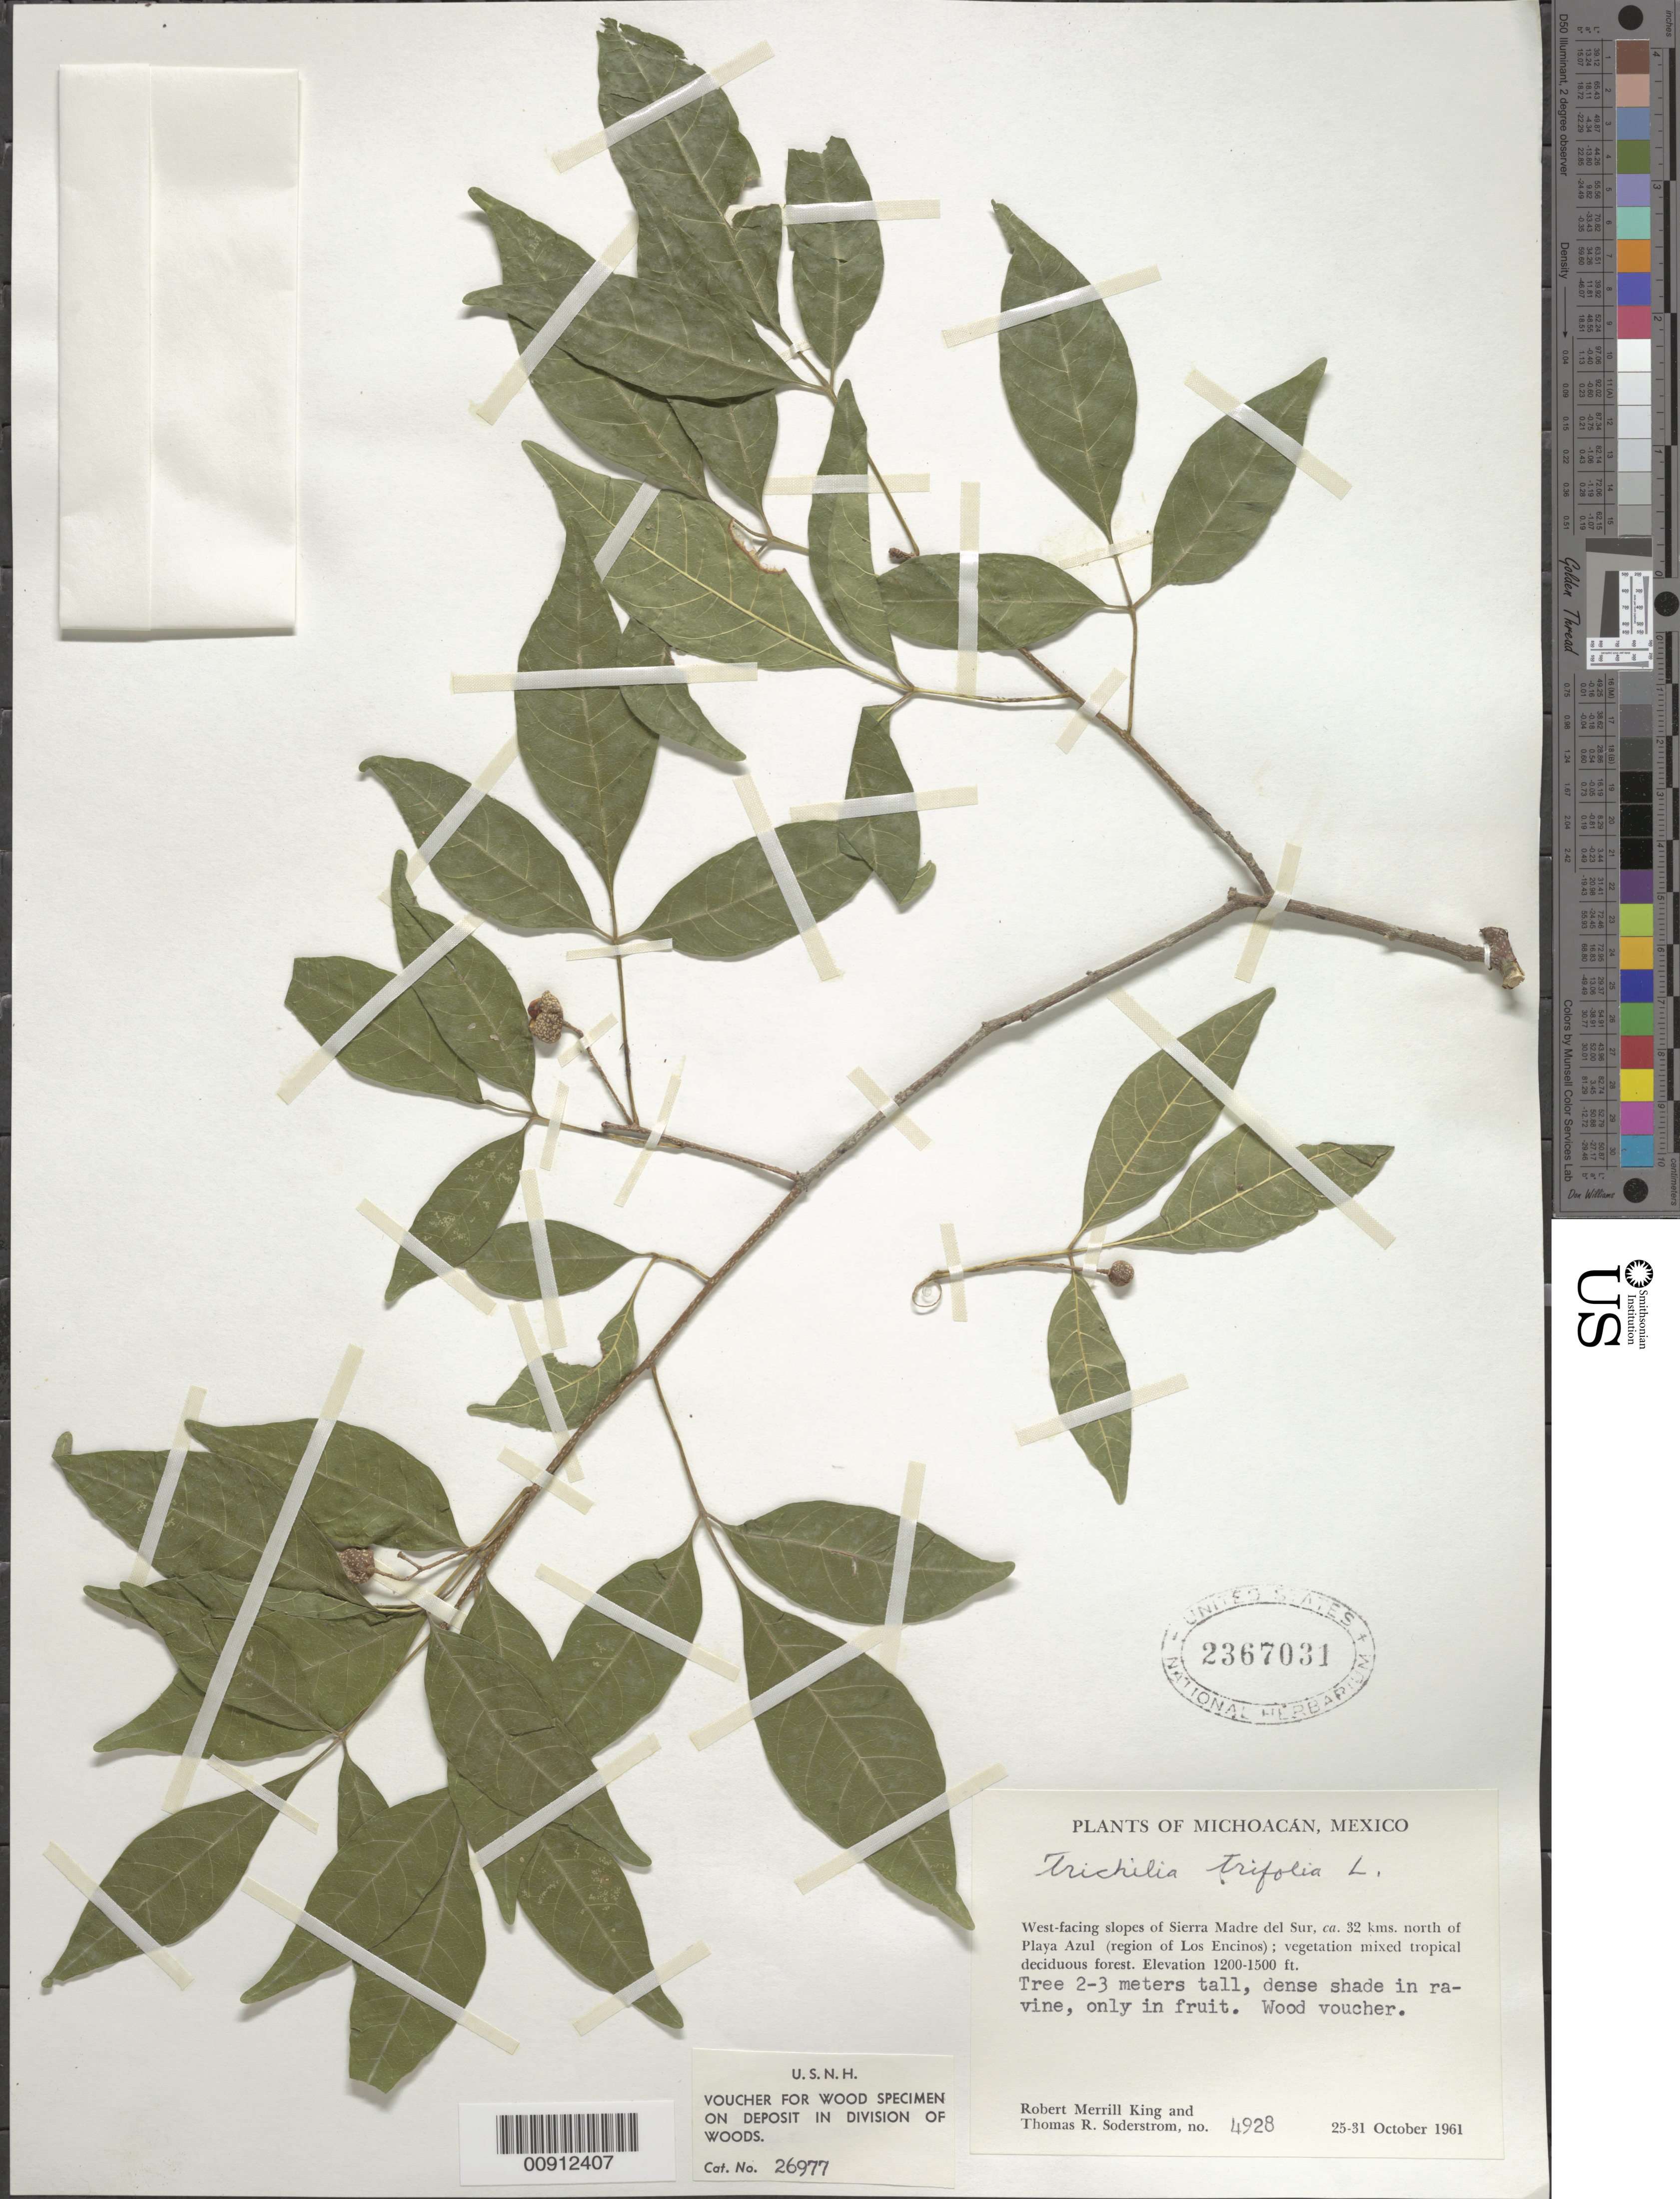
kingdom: Plantae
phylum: Tracheophyta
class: Magnoliopsida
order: Sapindales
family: Meliaceae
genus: Trichilia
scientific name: Trichilia trifolia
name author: L.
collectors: R. M. King & T. R. Soderstrom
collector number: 4928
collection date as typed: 25 Oct 1961 to 31 Oct 1961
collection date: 1961-10-25/1961-10-31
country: Mexico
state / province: Michoacán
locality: West-facing slopes of Sierra Madre del Sur, ca. 32 kms. North of Playa Azul (region of Los Encinos).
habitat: Dense shade in ravine. Vegetation mixed tropical deciduous forest.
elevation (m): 366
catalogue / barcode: US 2367031